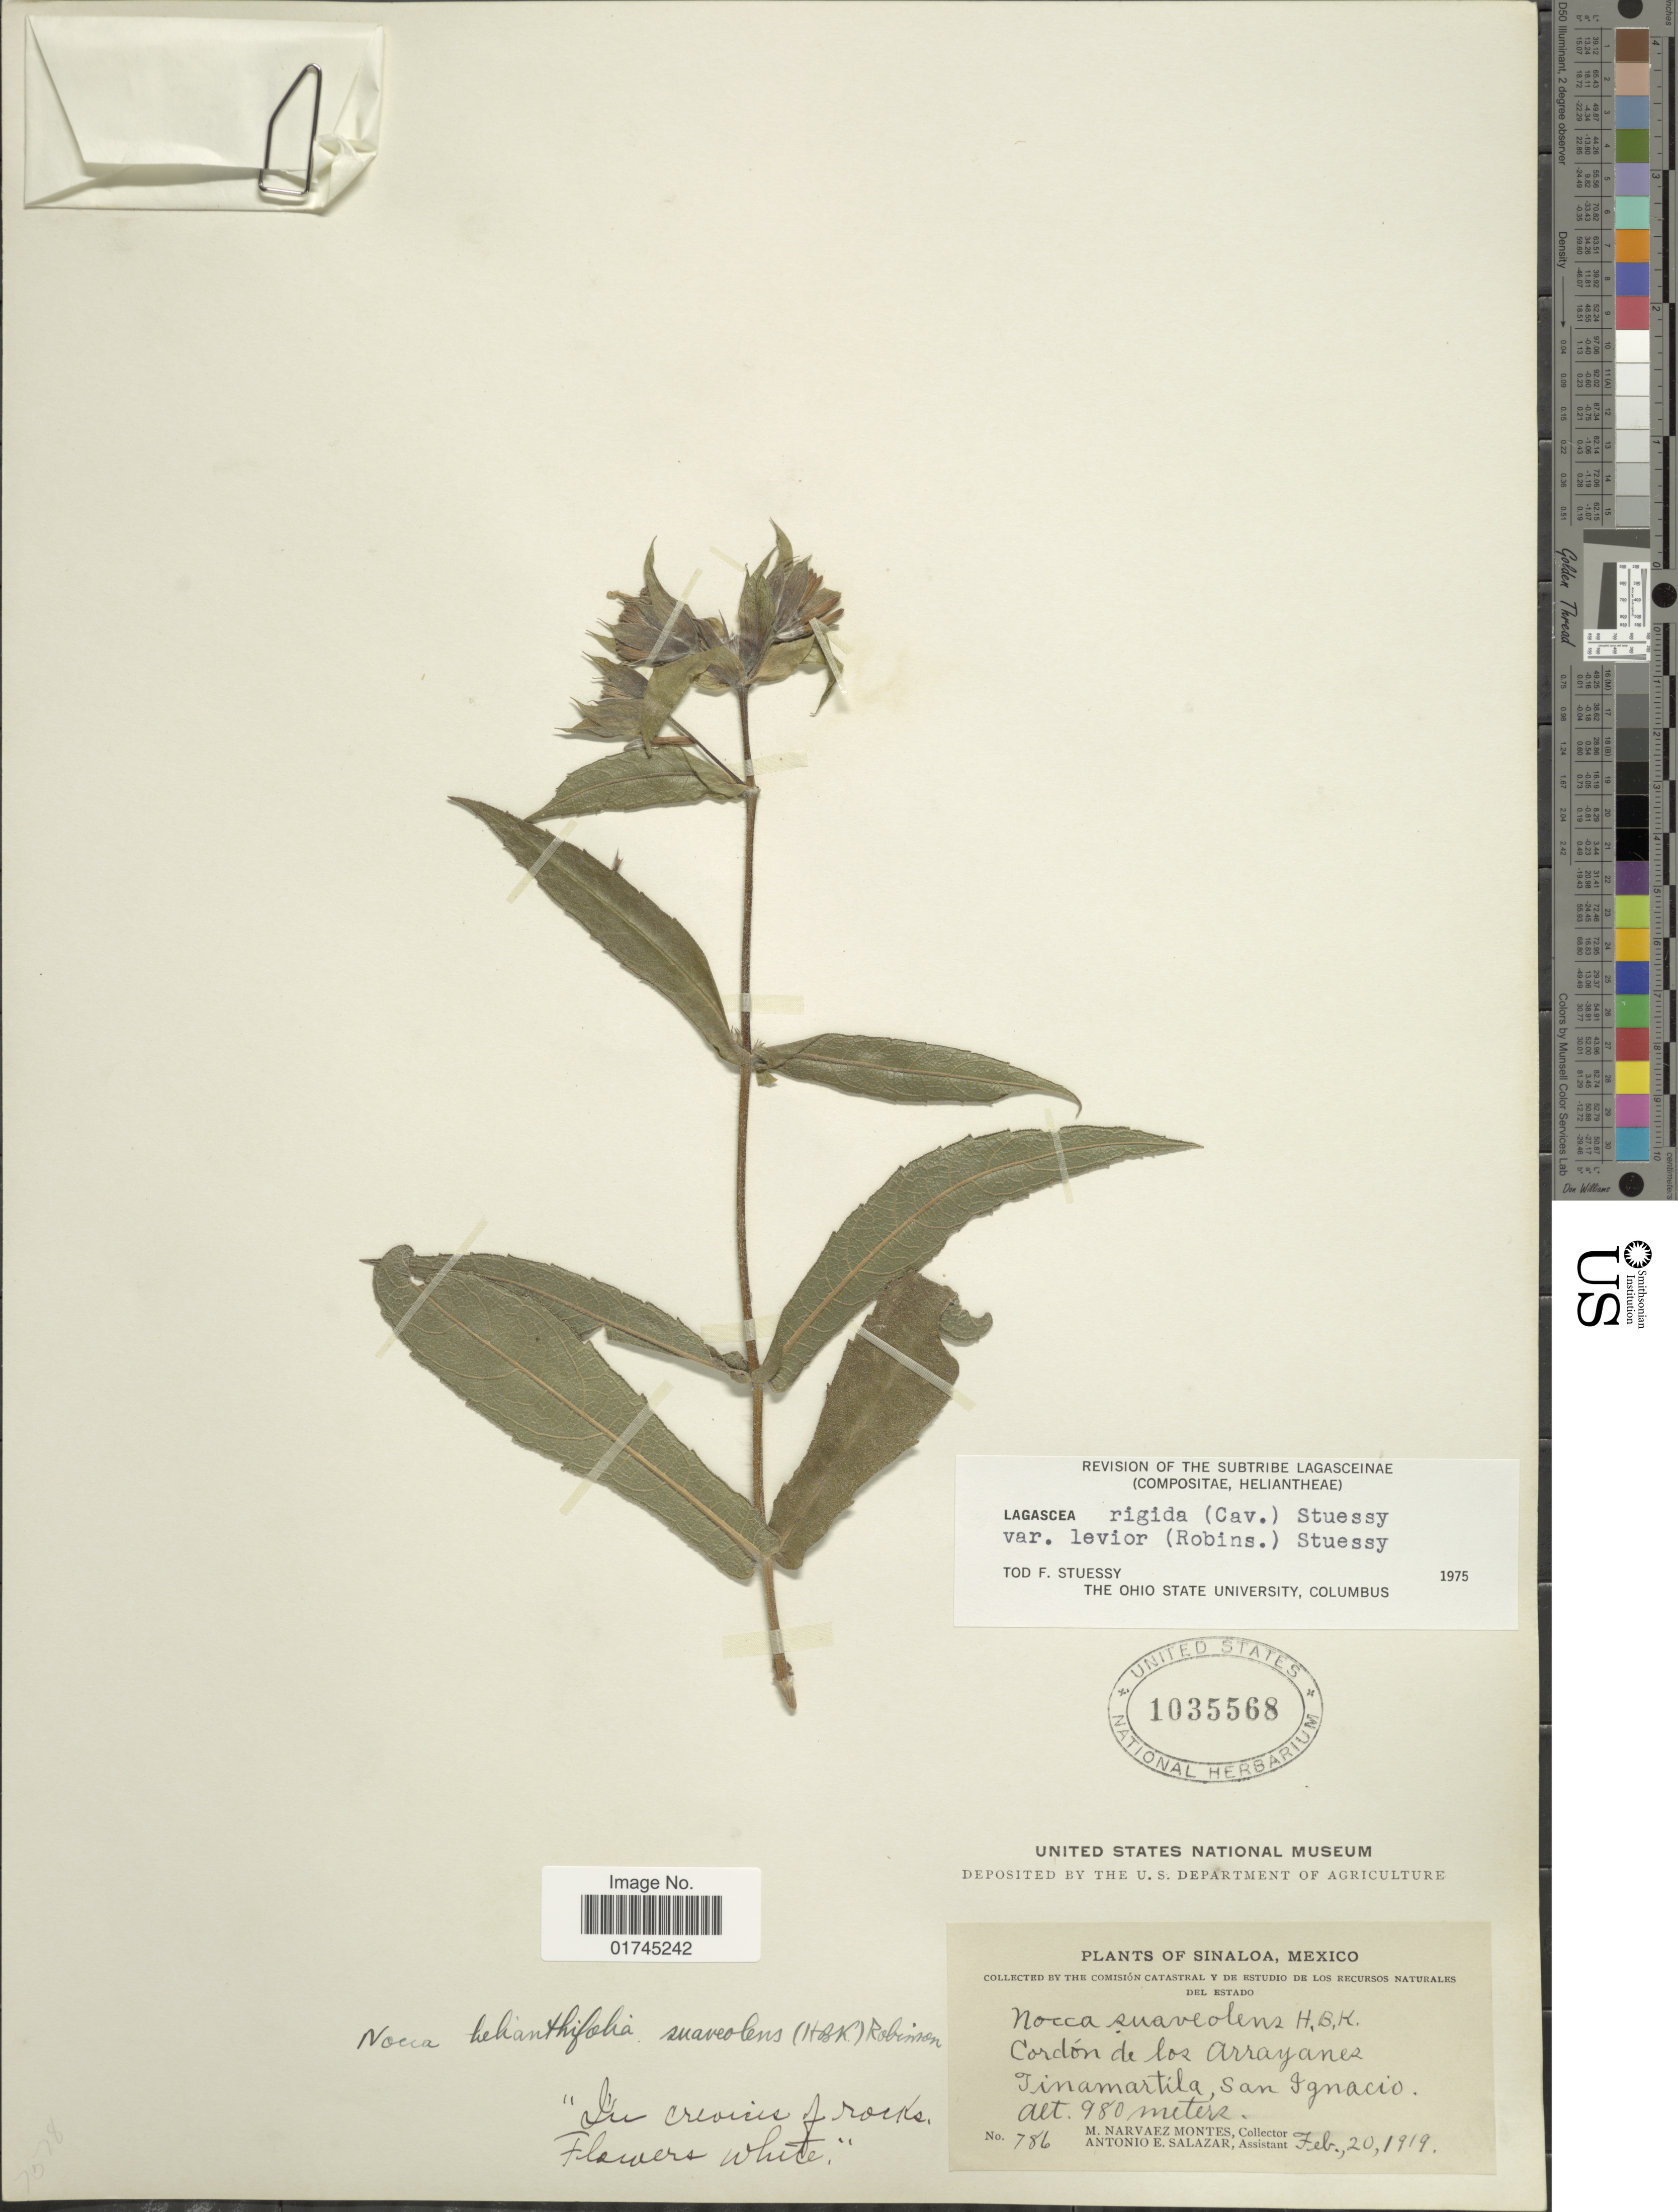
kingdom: Plantae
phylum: Tracheophyta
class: Magnoliopsida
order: Asterales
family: Asteraceae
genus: Lagascea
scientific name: Lagascea helianthifolia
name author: Kunth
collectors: M. Narvaez-Montes & A. E. Salazar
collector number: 786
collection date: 1919-02-20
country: Mexico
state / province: Sinaloa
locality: Cordón de los Arrayanez, Tinamarila, San Ignacio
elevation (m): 980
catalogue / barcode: US 1035568